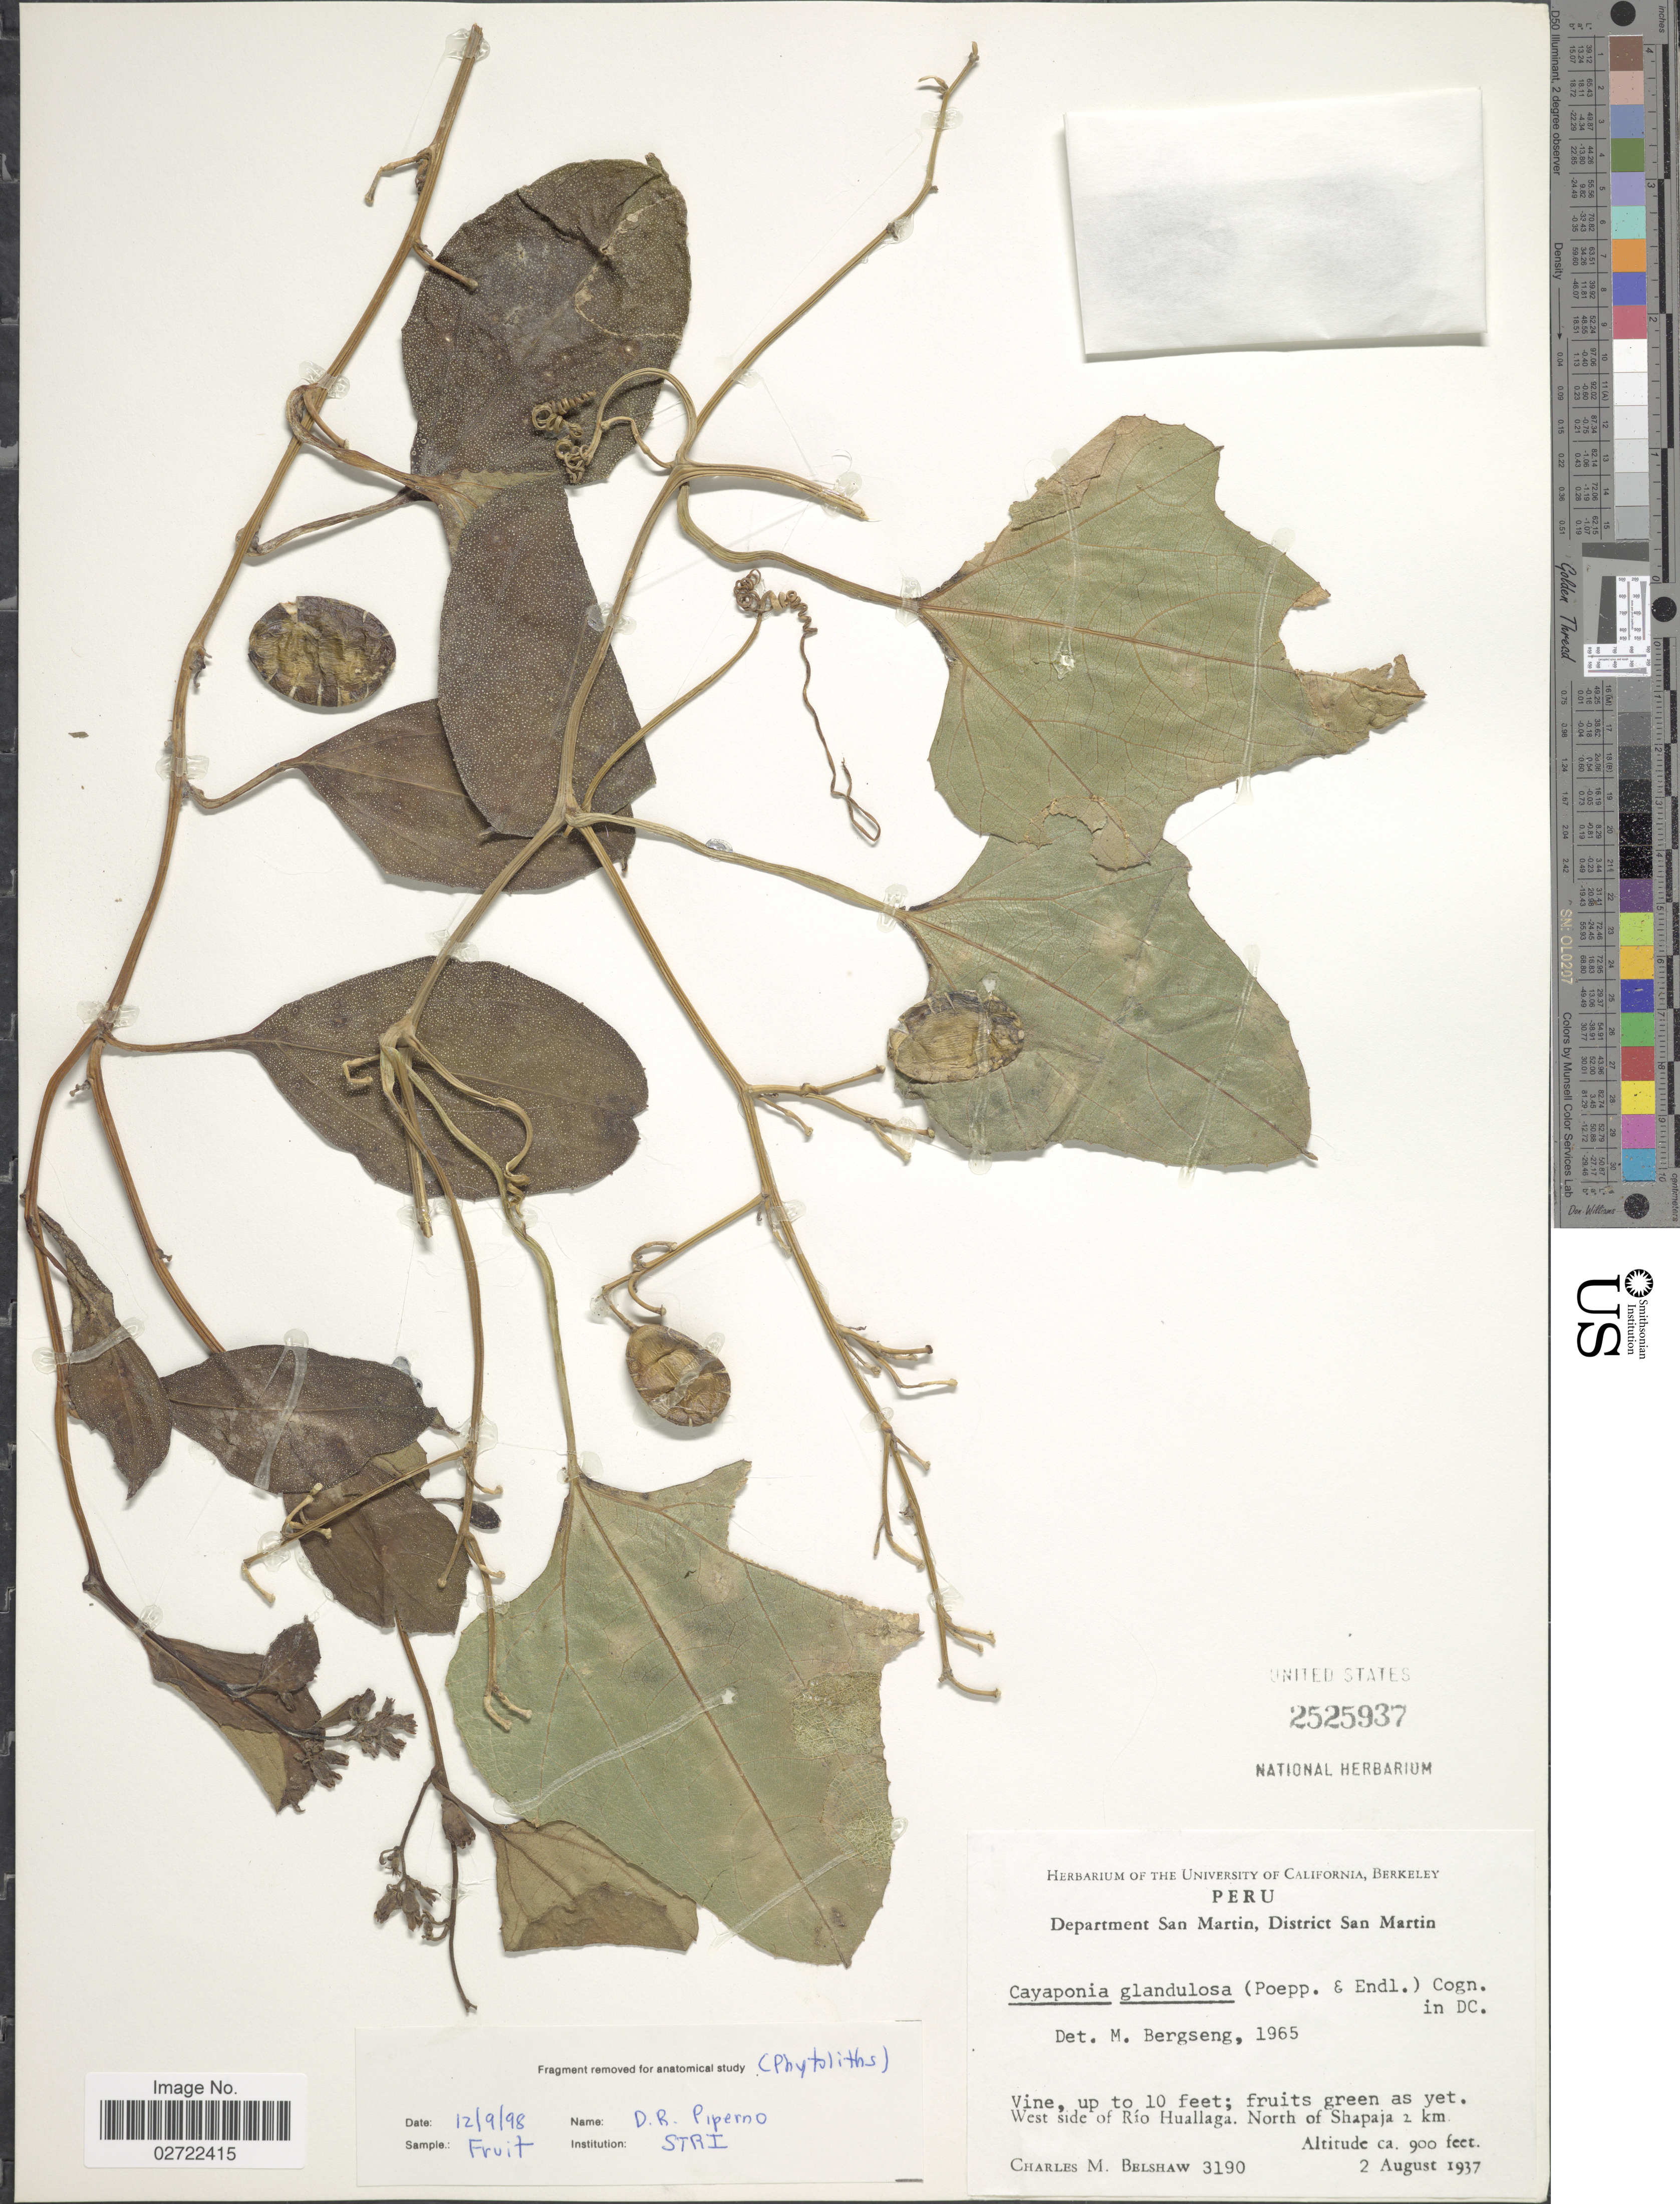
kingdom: Plantae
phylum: Tracheophyta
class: Magnoliopsida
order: Cucurbitales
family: Cucurbitaceae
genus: Cayaponia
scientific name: Cayaponia glandulosa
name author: (Poepp. & Endl.) Cogn.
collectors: C. Shaw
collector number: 3190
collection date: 1937-08-02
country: Peru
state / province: San Martín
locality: Department San Martin, District San Martin. West side of Río Huallaga. North of Shapaja 2 km.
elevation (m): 274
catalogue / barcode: US 2525937